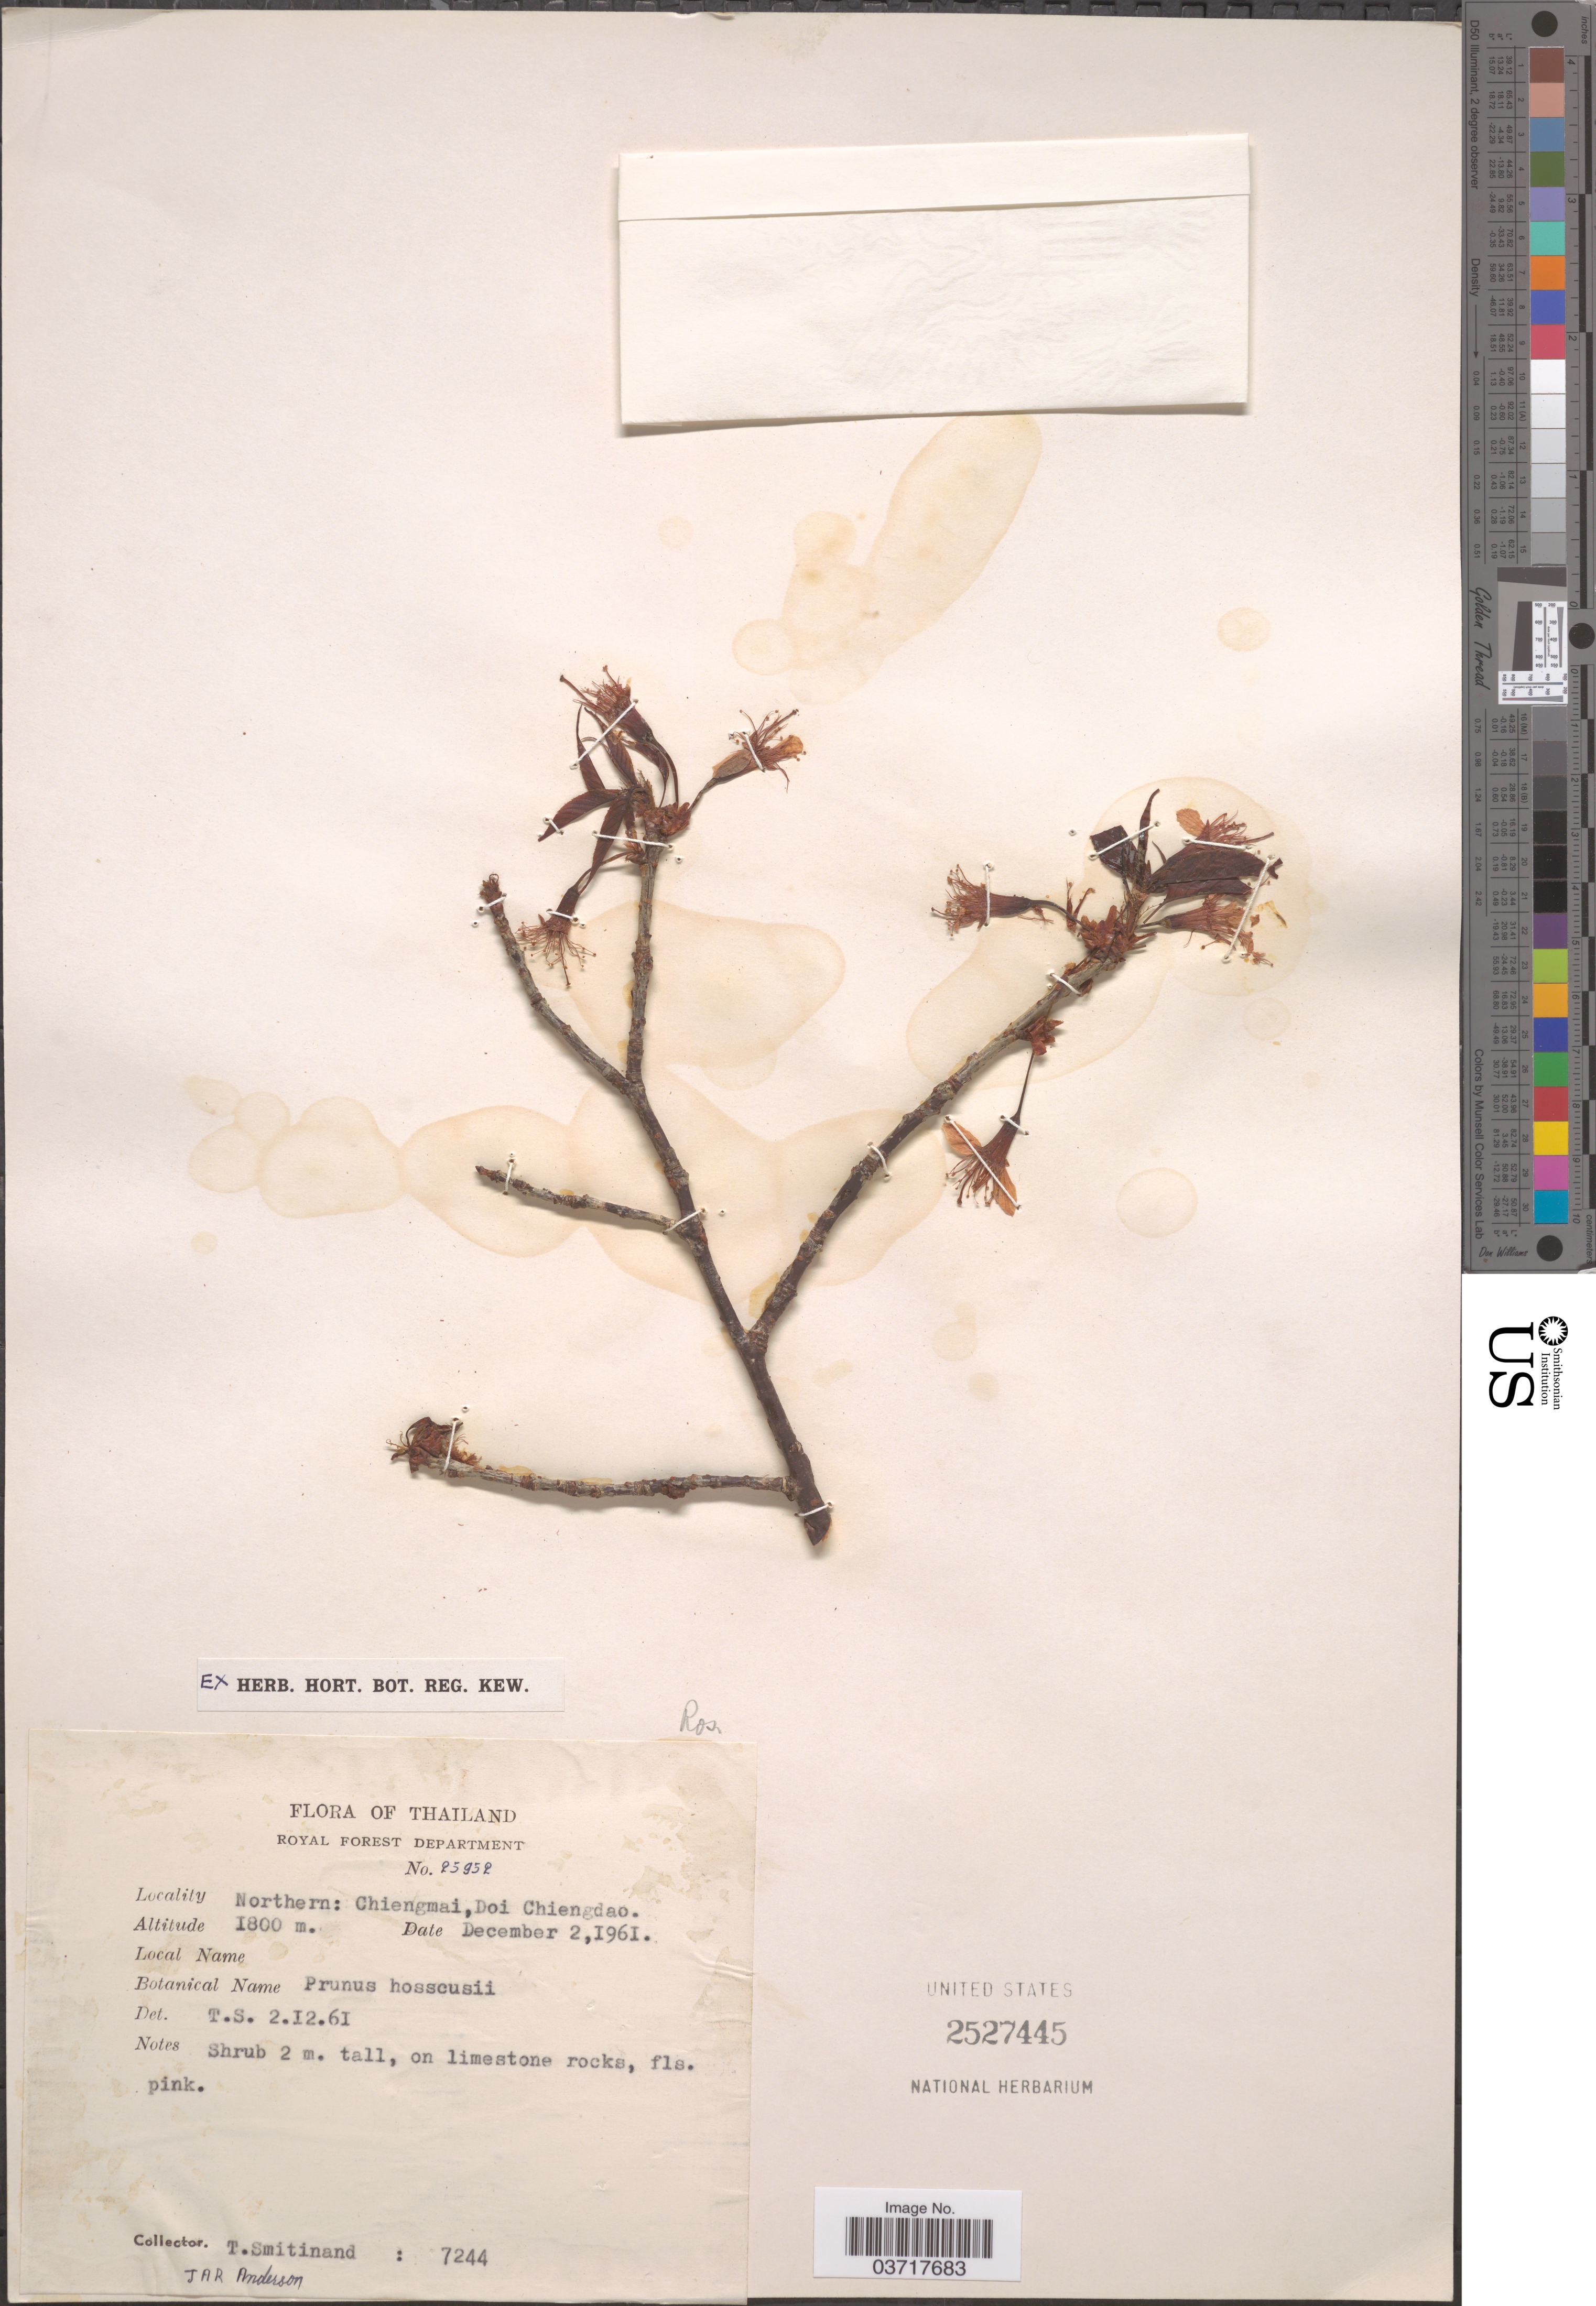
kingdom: Plantae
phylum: Tracheophyta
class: Magnoliopsida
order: Rosales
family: Rosaceae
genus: Prunus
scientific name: Prunus hosseusii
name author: Diels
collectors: T. Smitinand & J. A. R. Anderson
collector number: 7244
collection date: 1961-12-02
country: Thailand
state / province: Chiang Mai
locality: Northern: Chiengmai, Doi Chiengdao.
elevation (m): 1800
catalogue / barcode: US 2527445